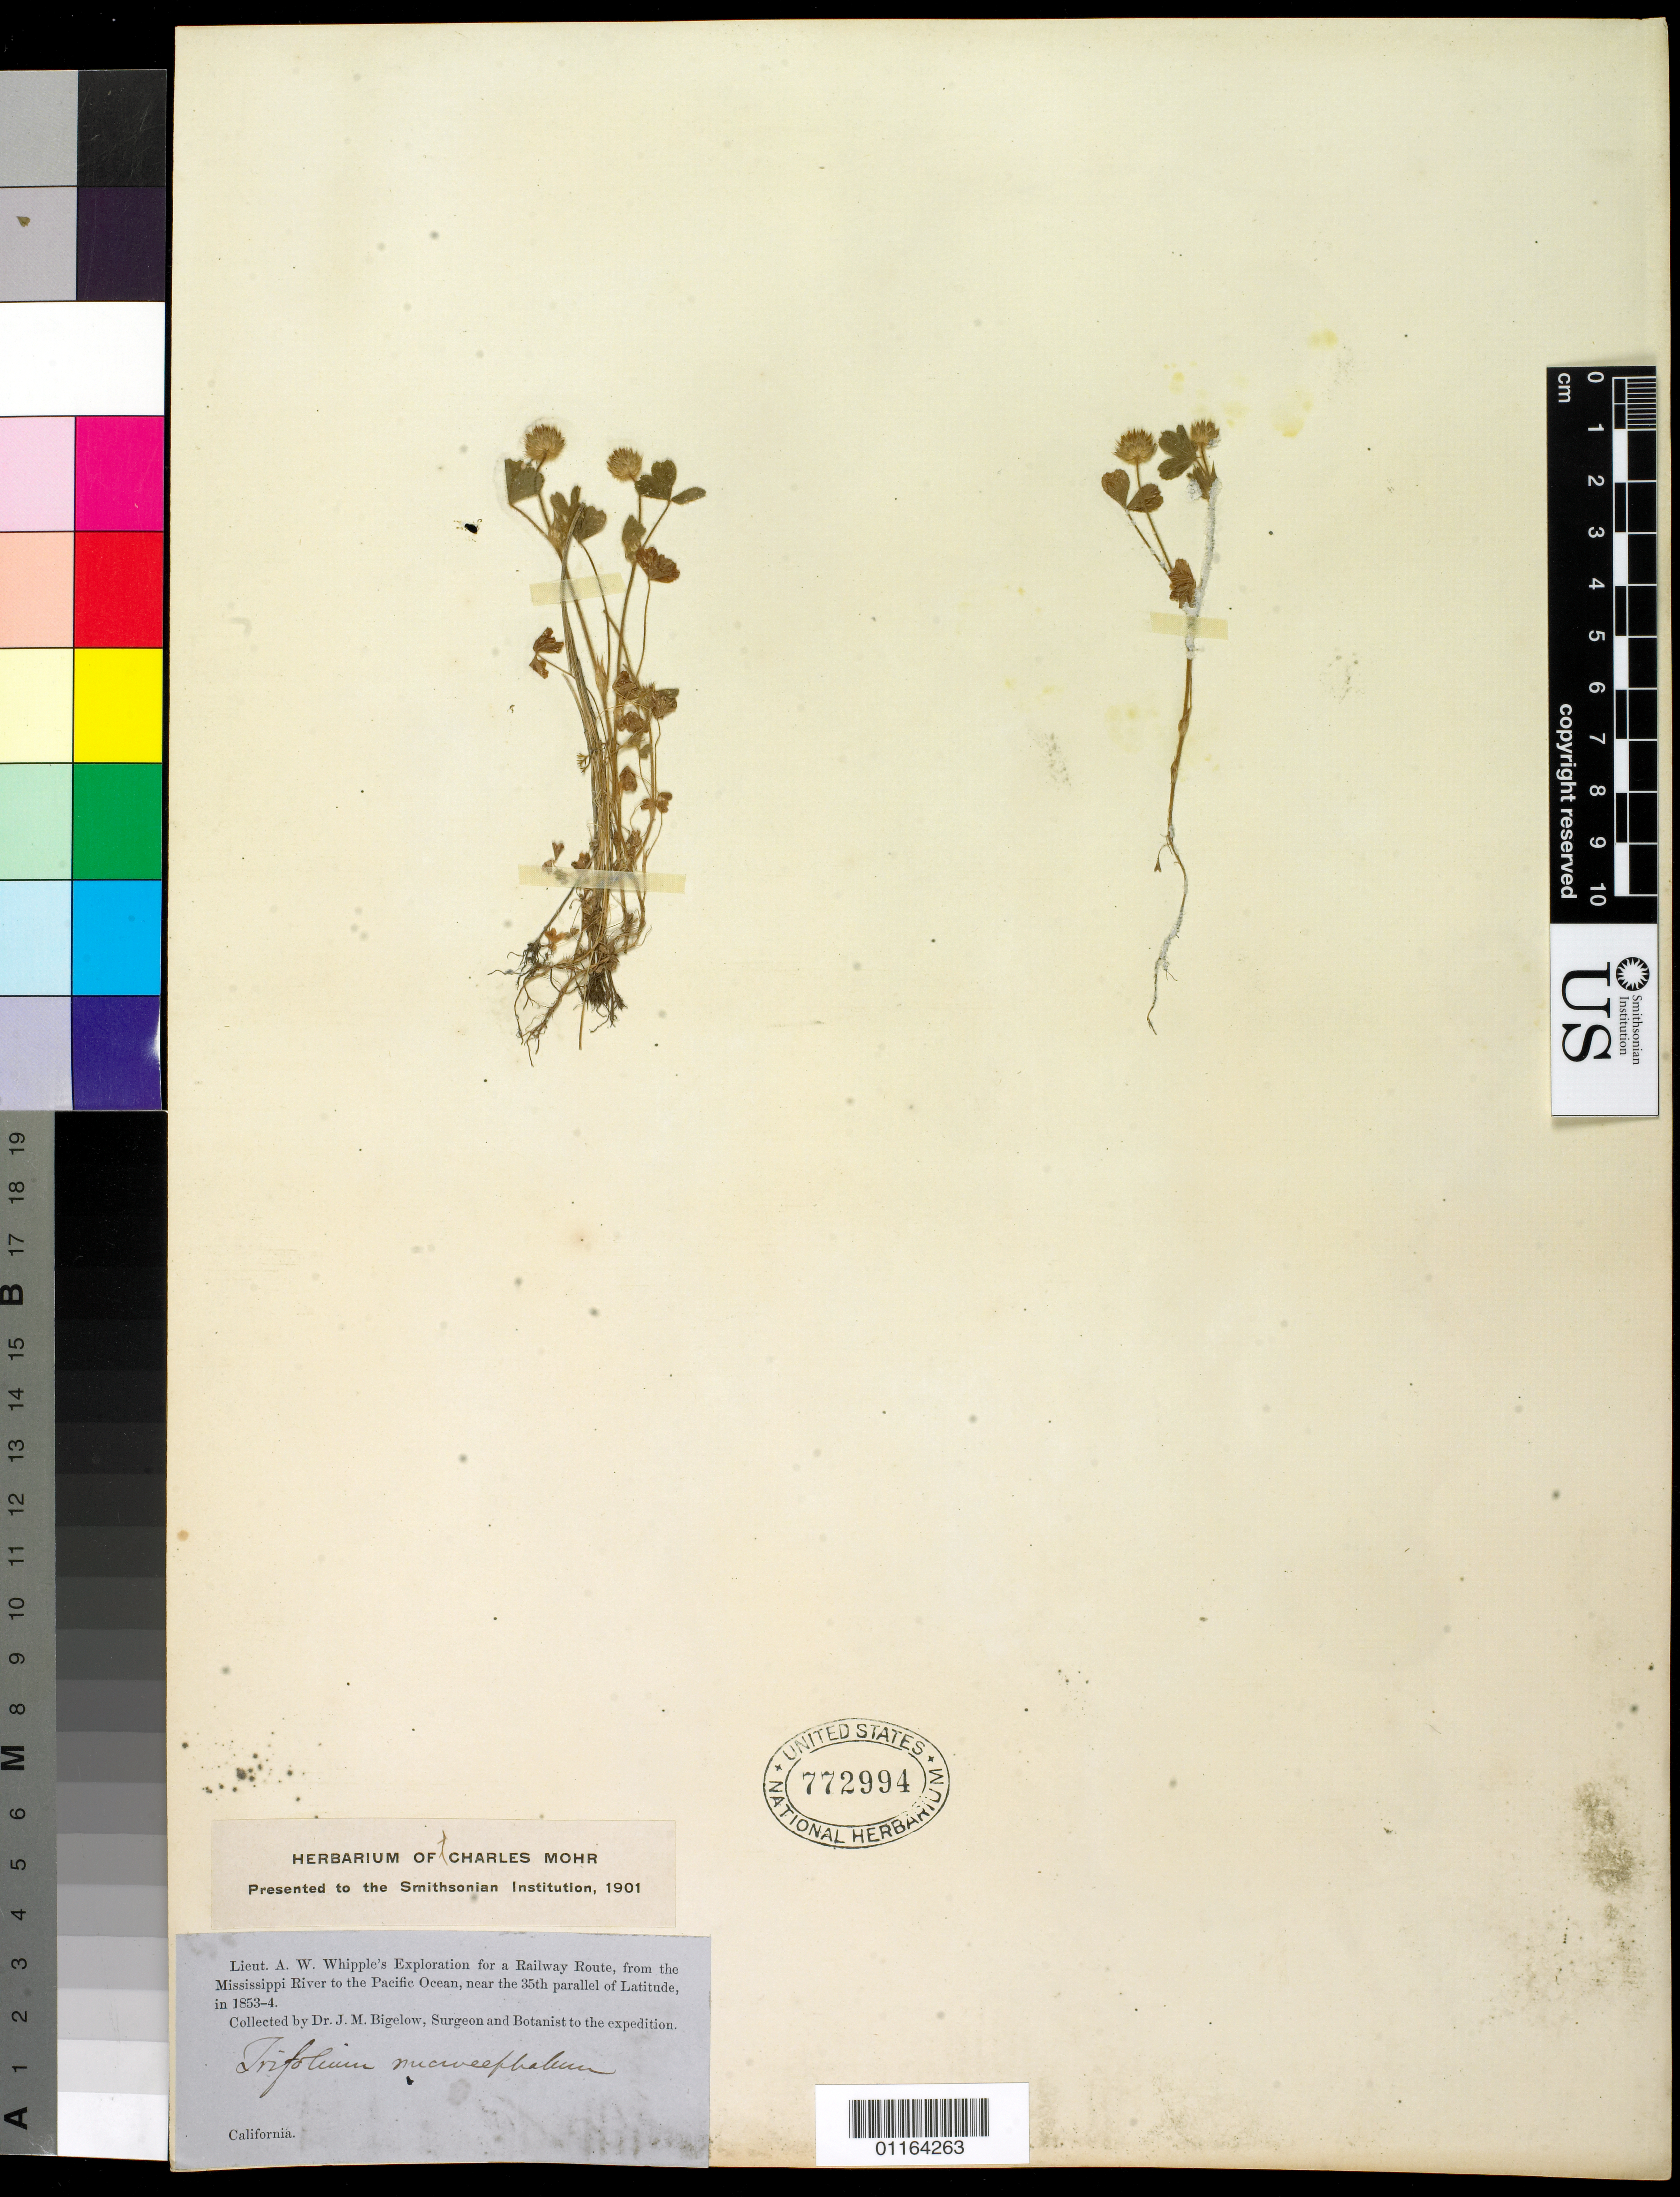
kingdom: Plantae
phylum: Tracheophyta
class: Magnoliopsida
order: Fabales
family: Fabaceae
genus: Trifolium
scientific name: Trifolium microcephalum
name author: Pursh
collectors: J. M. Bigelow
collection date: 1853/1854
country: United States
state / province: California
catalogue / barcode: US 772994